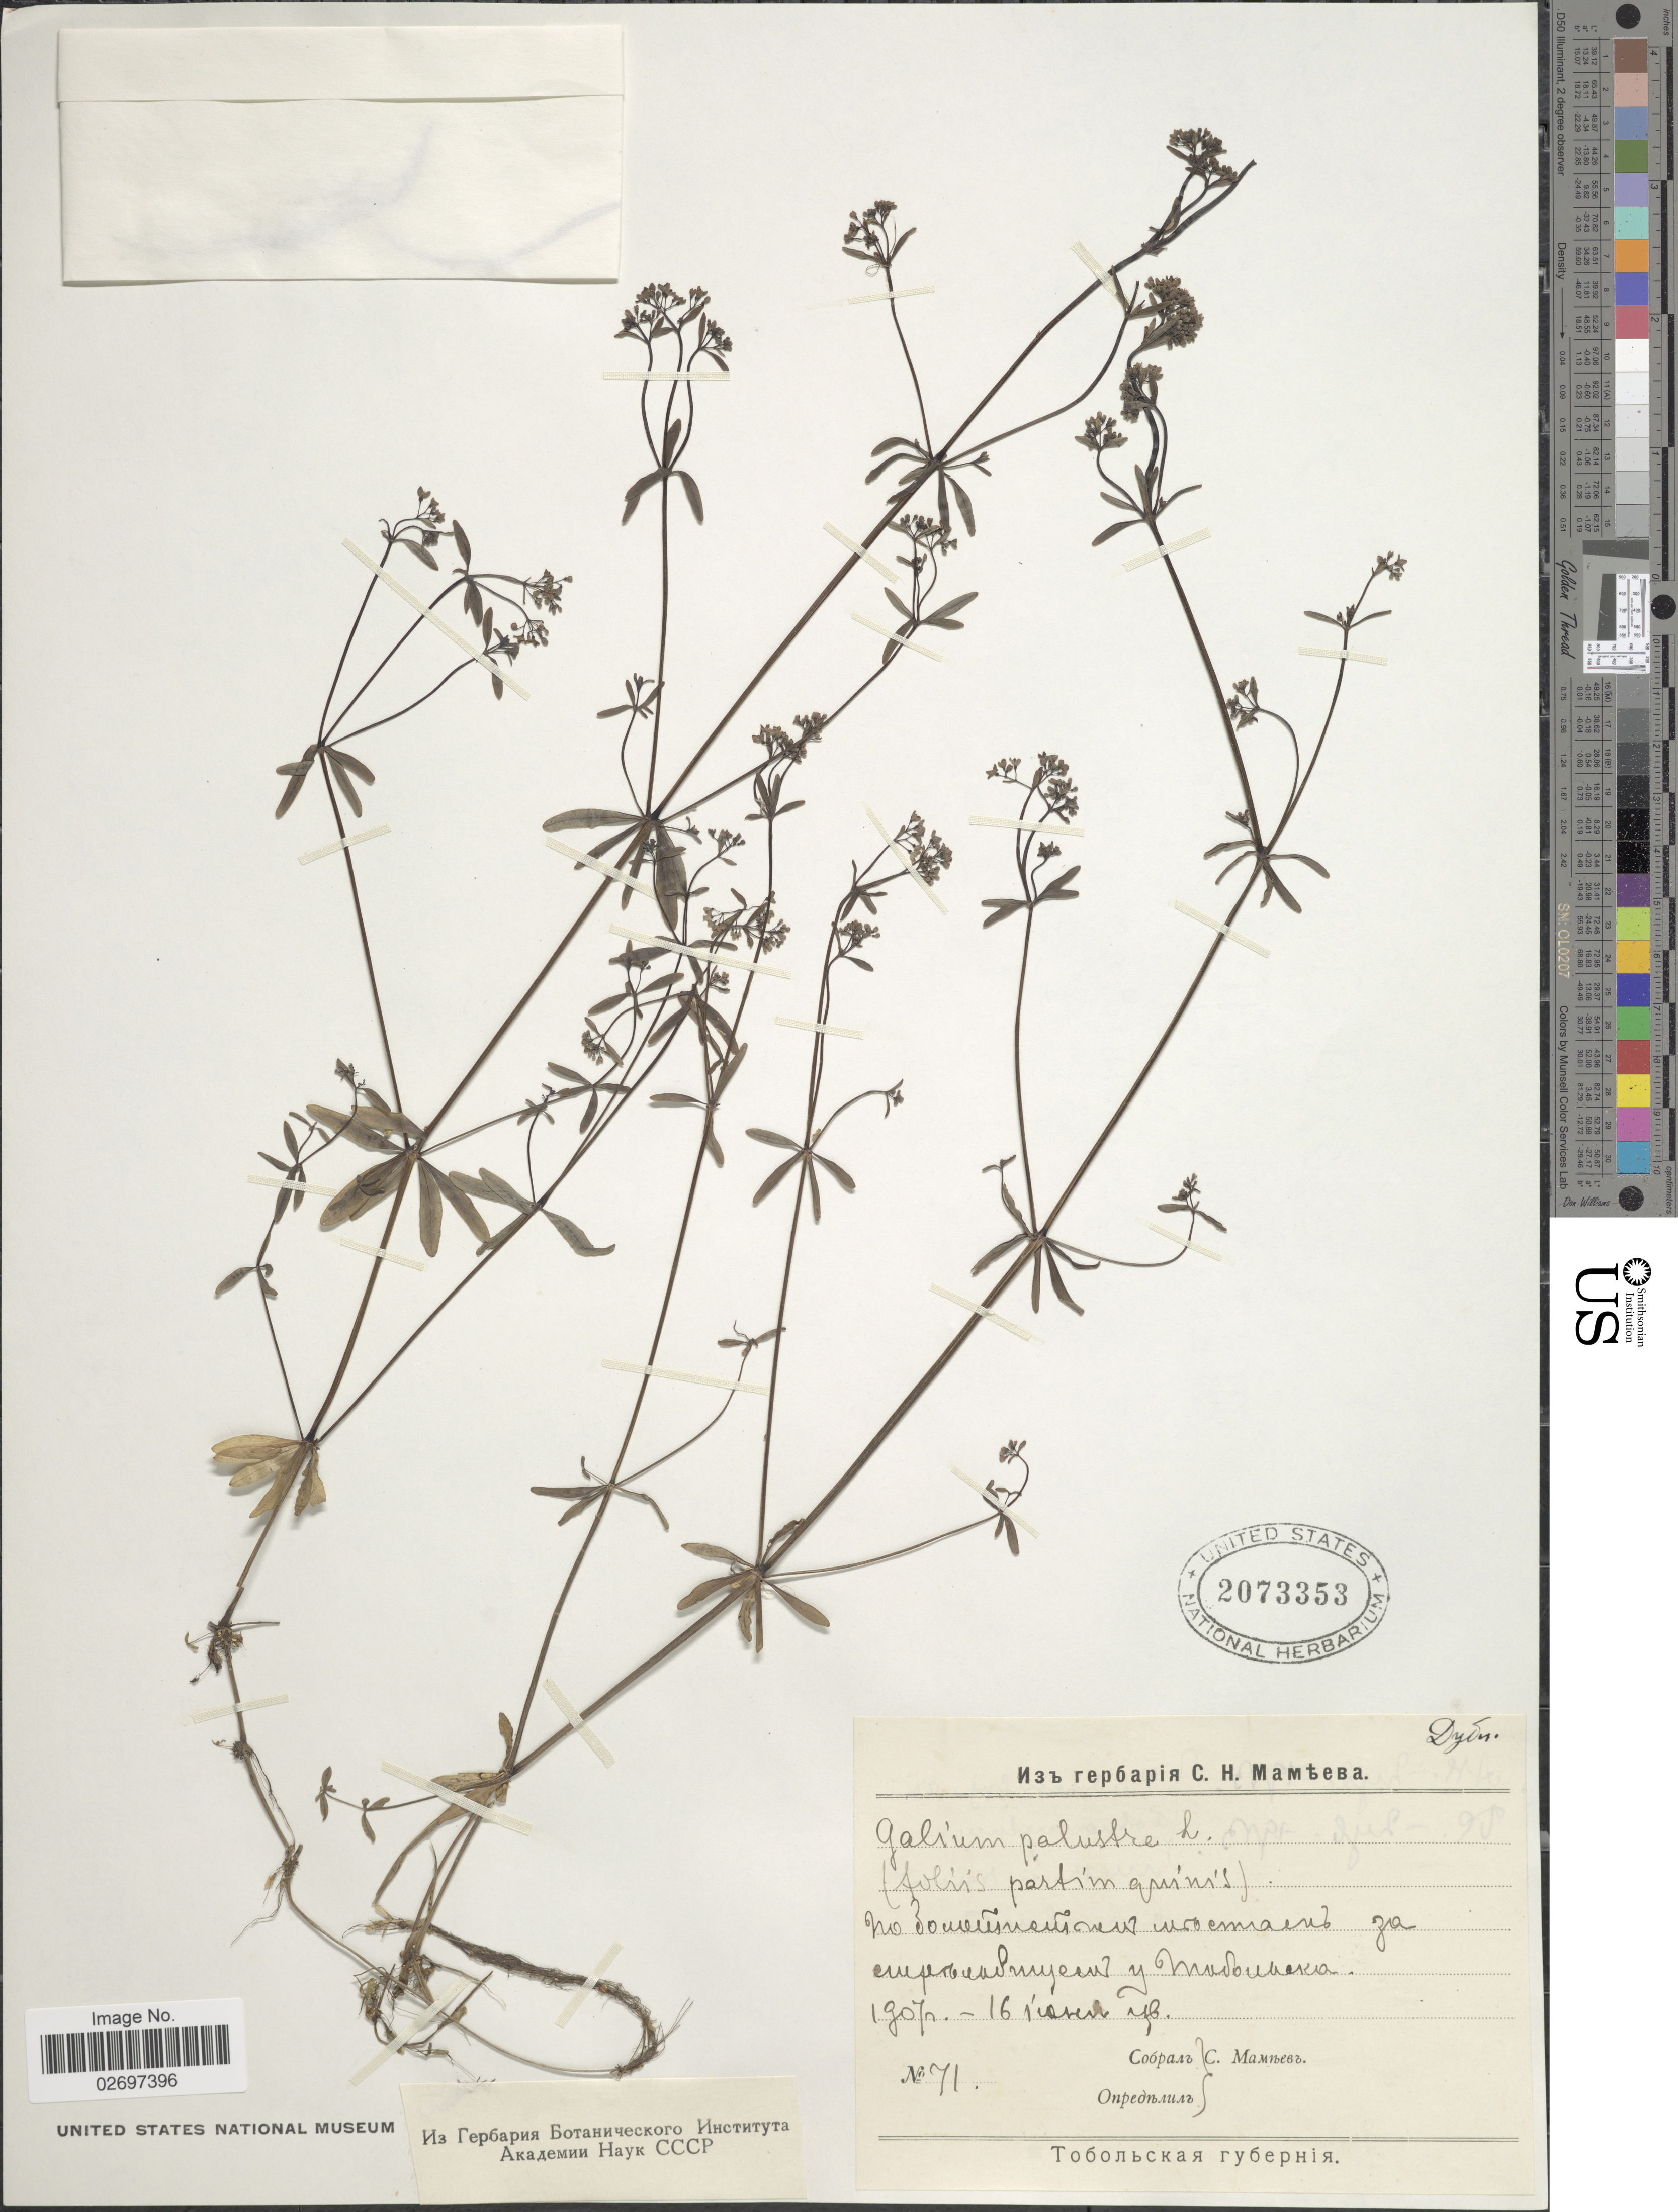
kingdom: Plantae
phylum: Tracheophyta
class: Magnoliopsida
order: Gentianales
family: Rubiaceae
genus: Galium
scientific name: Galium palustre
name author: L.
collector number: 71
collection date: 1907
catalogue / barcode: US 2073353